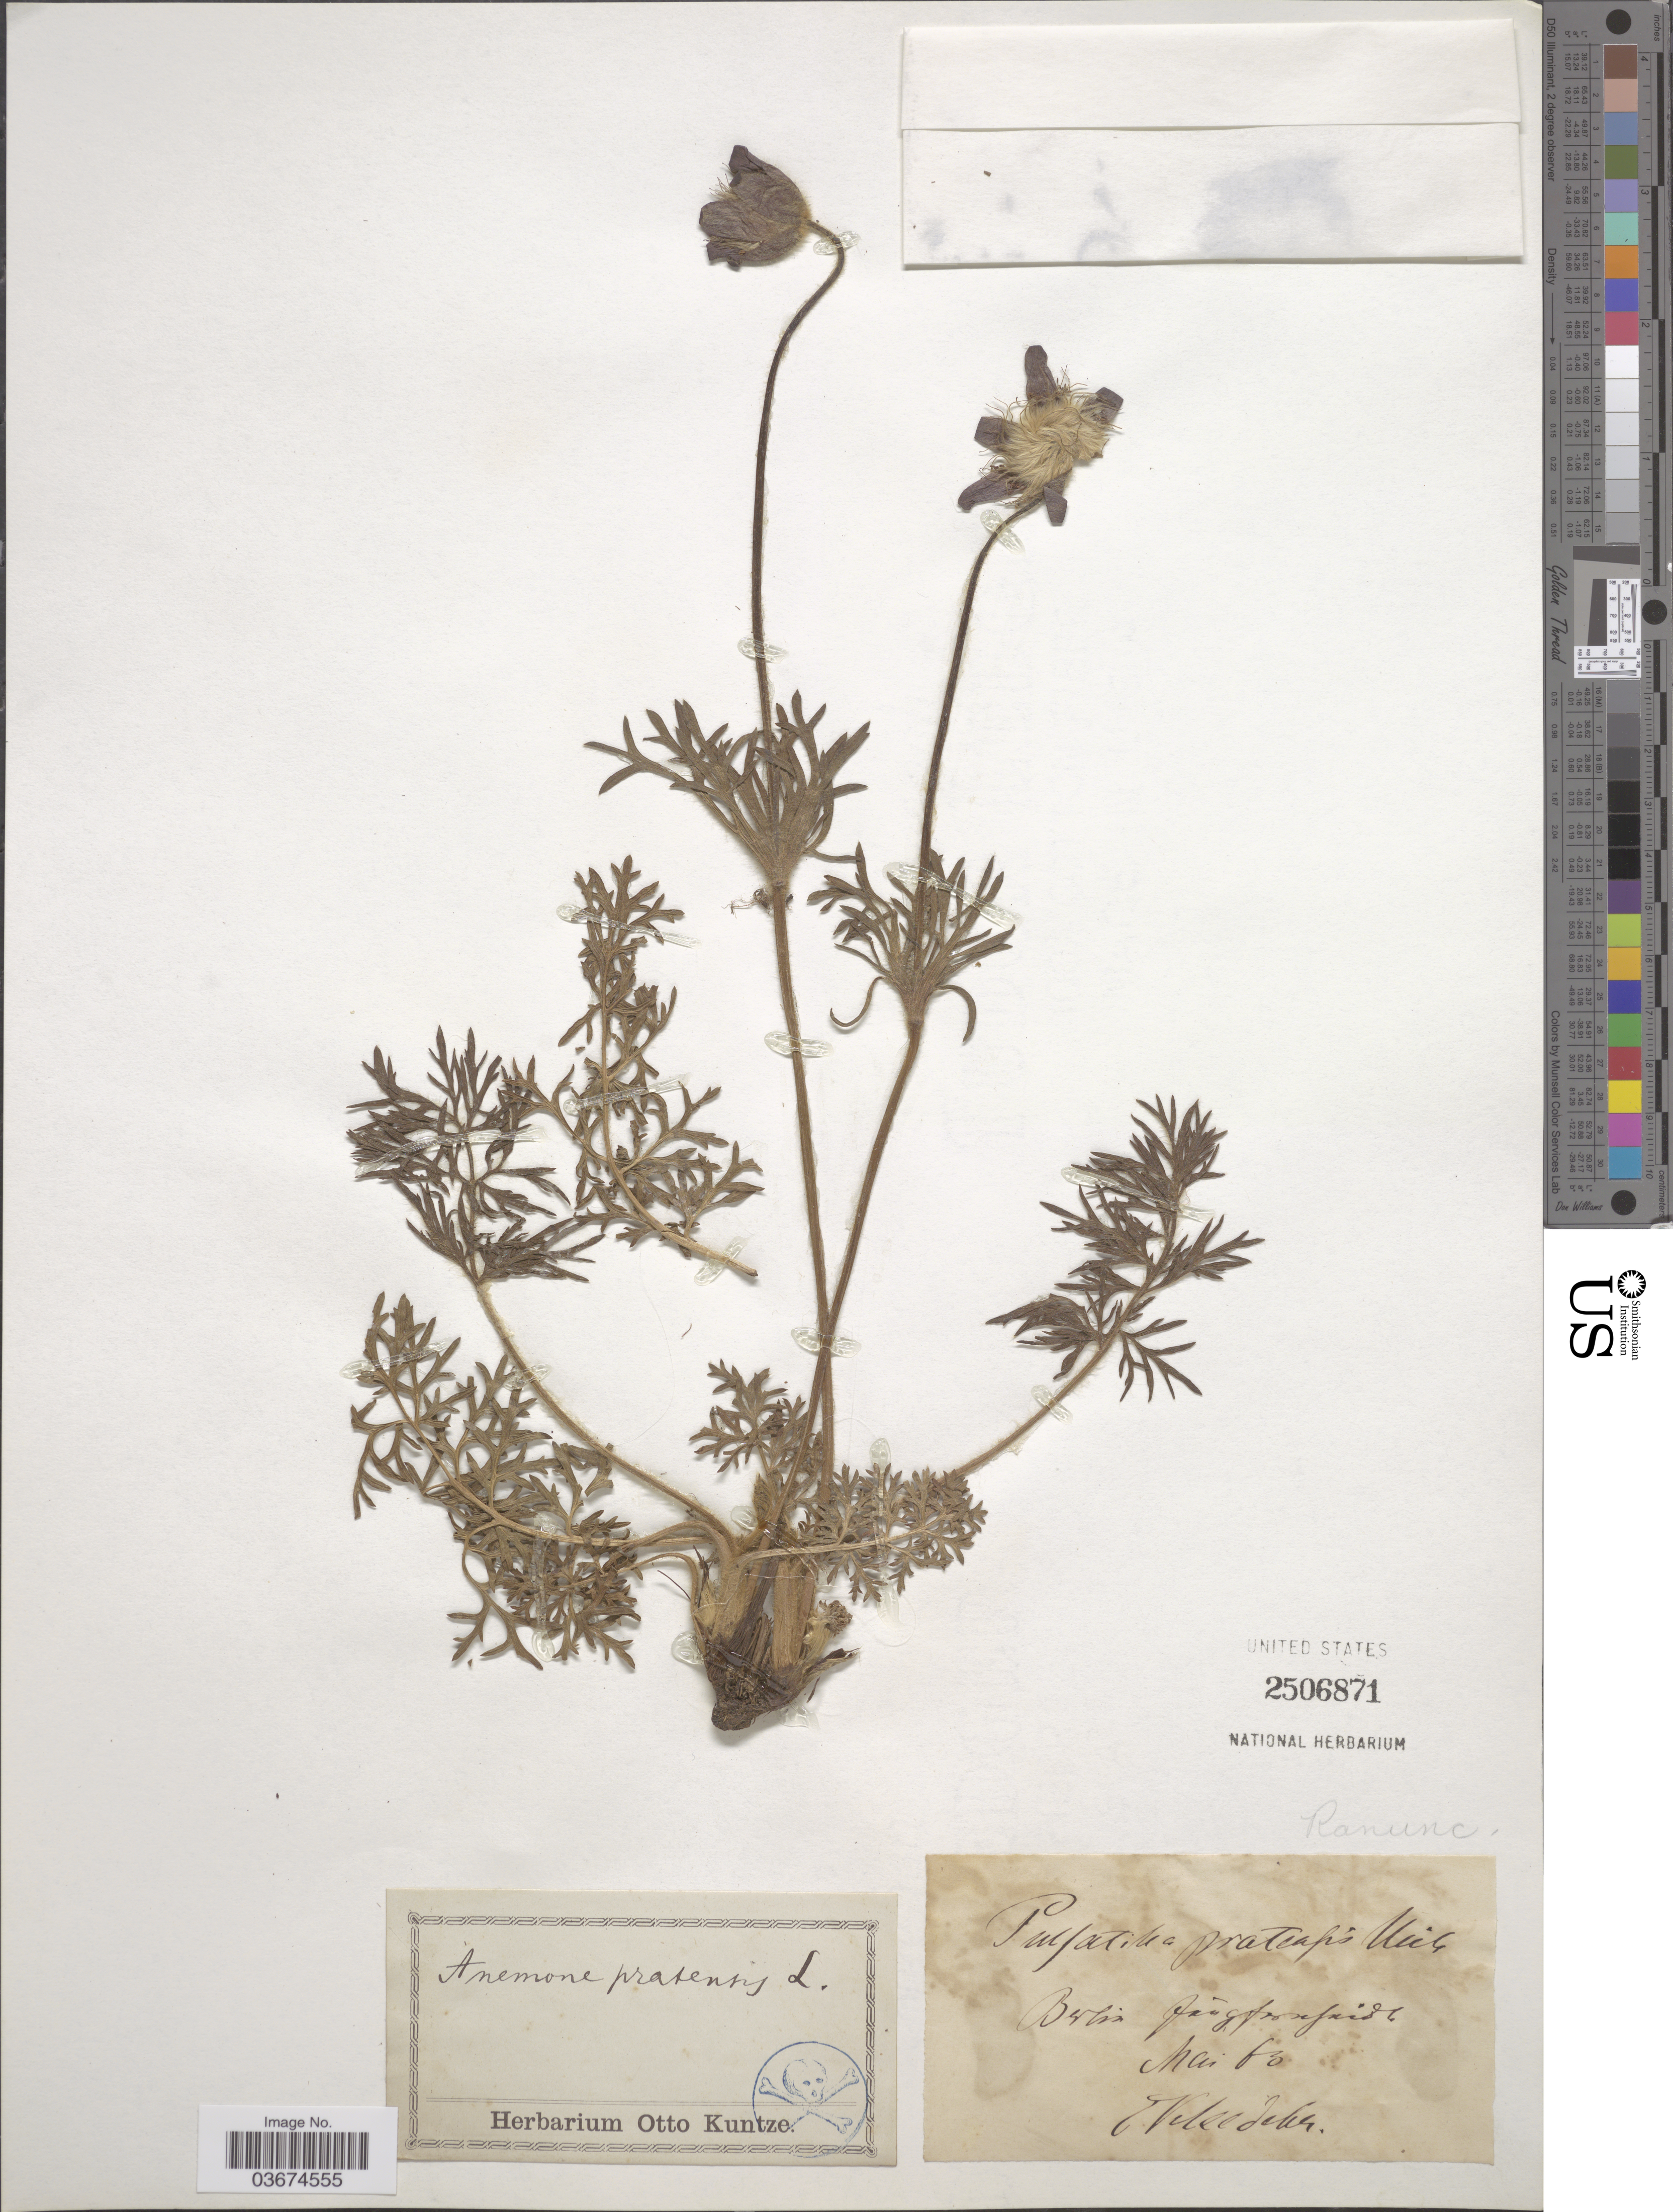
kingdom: Plantae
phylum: Tracheophyta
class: Magnoliopsida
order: Ranunculales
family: Ranunculaceae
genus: Pulsatilla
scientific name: Pulsatilla pratensis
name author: (L.) Mill.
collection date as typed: Transcribed d/m/y: /5/63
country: Germany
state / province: Berlin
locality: Berlin Gangfronfnidr. [interpreted]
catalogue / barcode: US 2506871